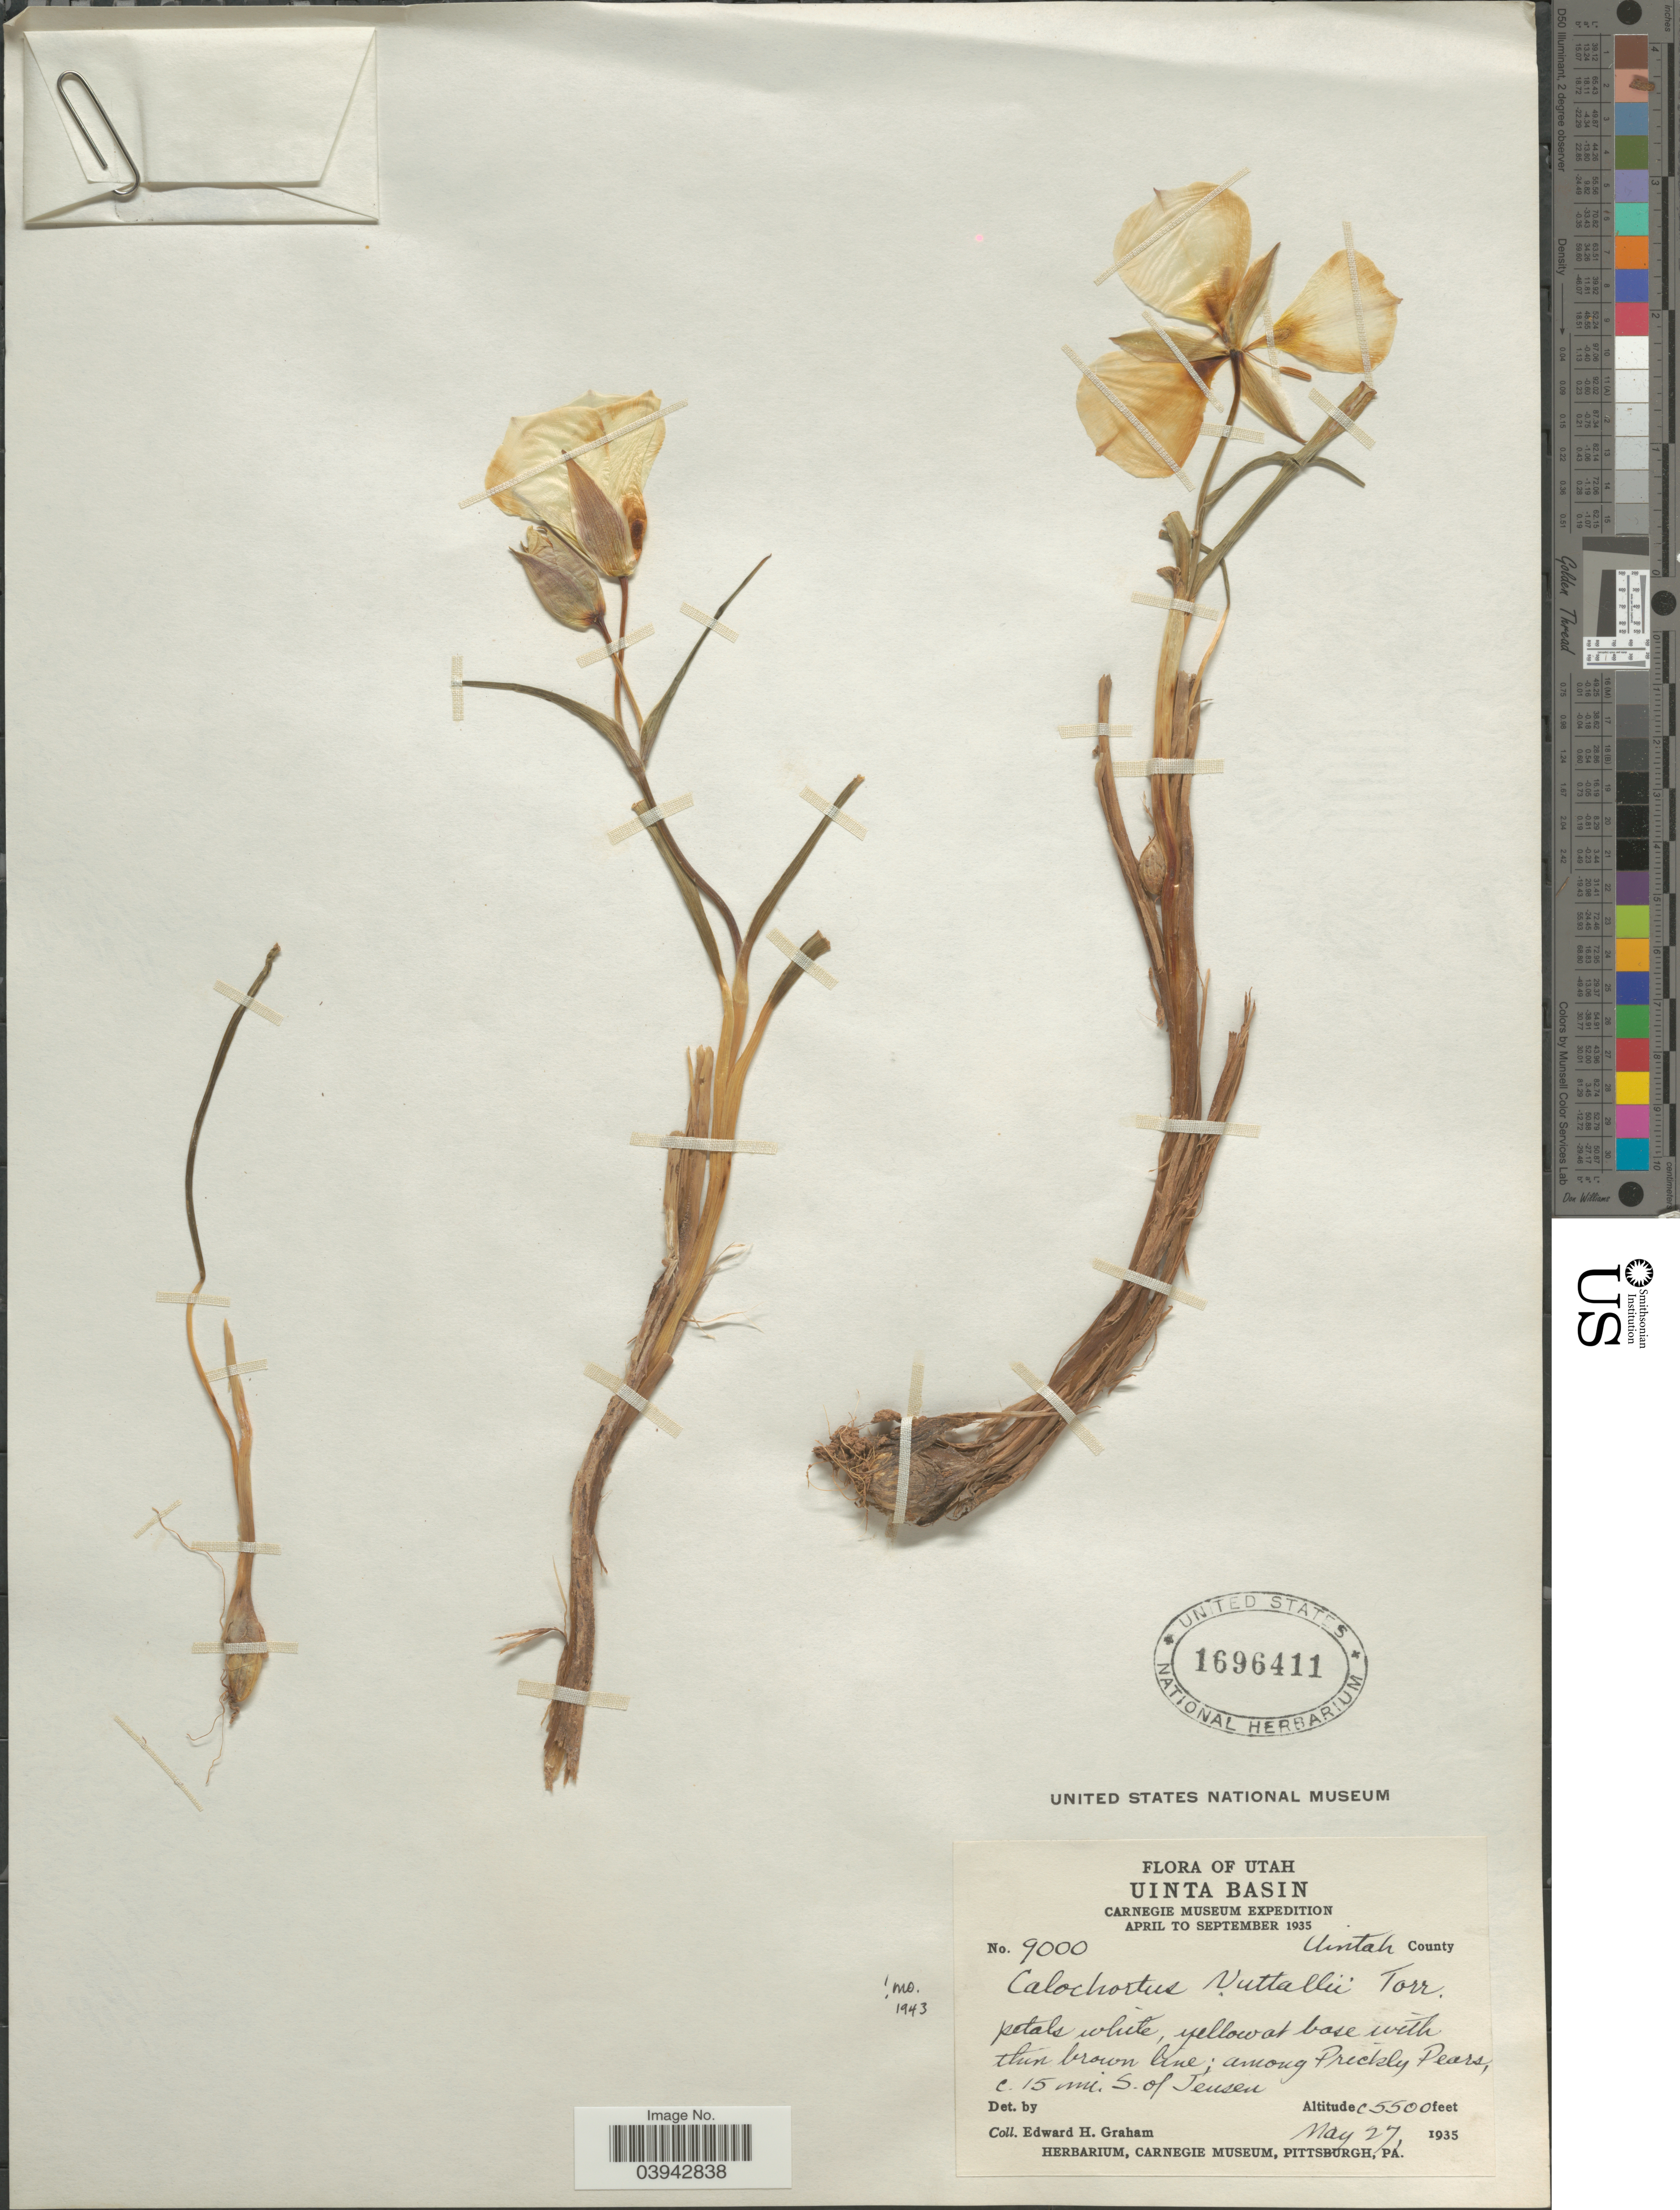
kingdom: Plantae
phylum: Tracheophyta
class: Liliopsida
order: Liliales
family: Liliaceae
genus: Calochortus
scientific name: Calochortus nuttallii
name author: Torr.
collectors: E. H. Graham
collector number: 9000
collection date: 1935-05-27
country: United States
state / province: Utah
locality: Uinta Basin. Uintah County. C. 15 mi. S. of Jensen.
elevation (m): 1676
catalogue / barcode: US 1696411